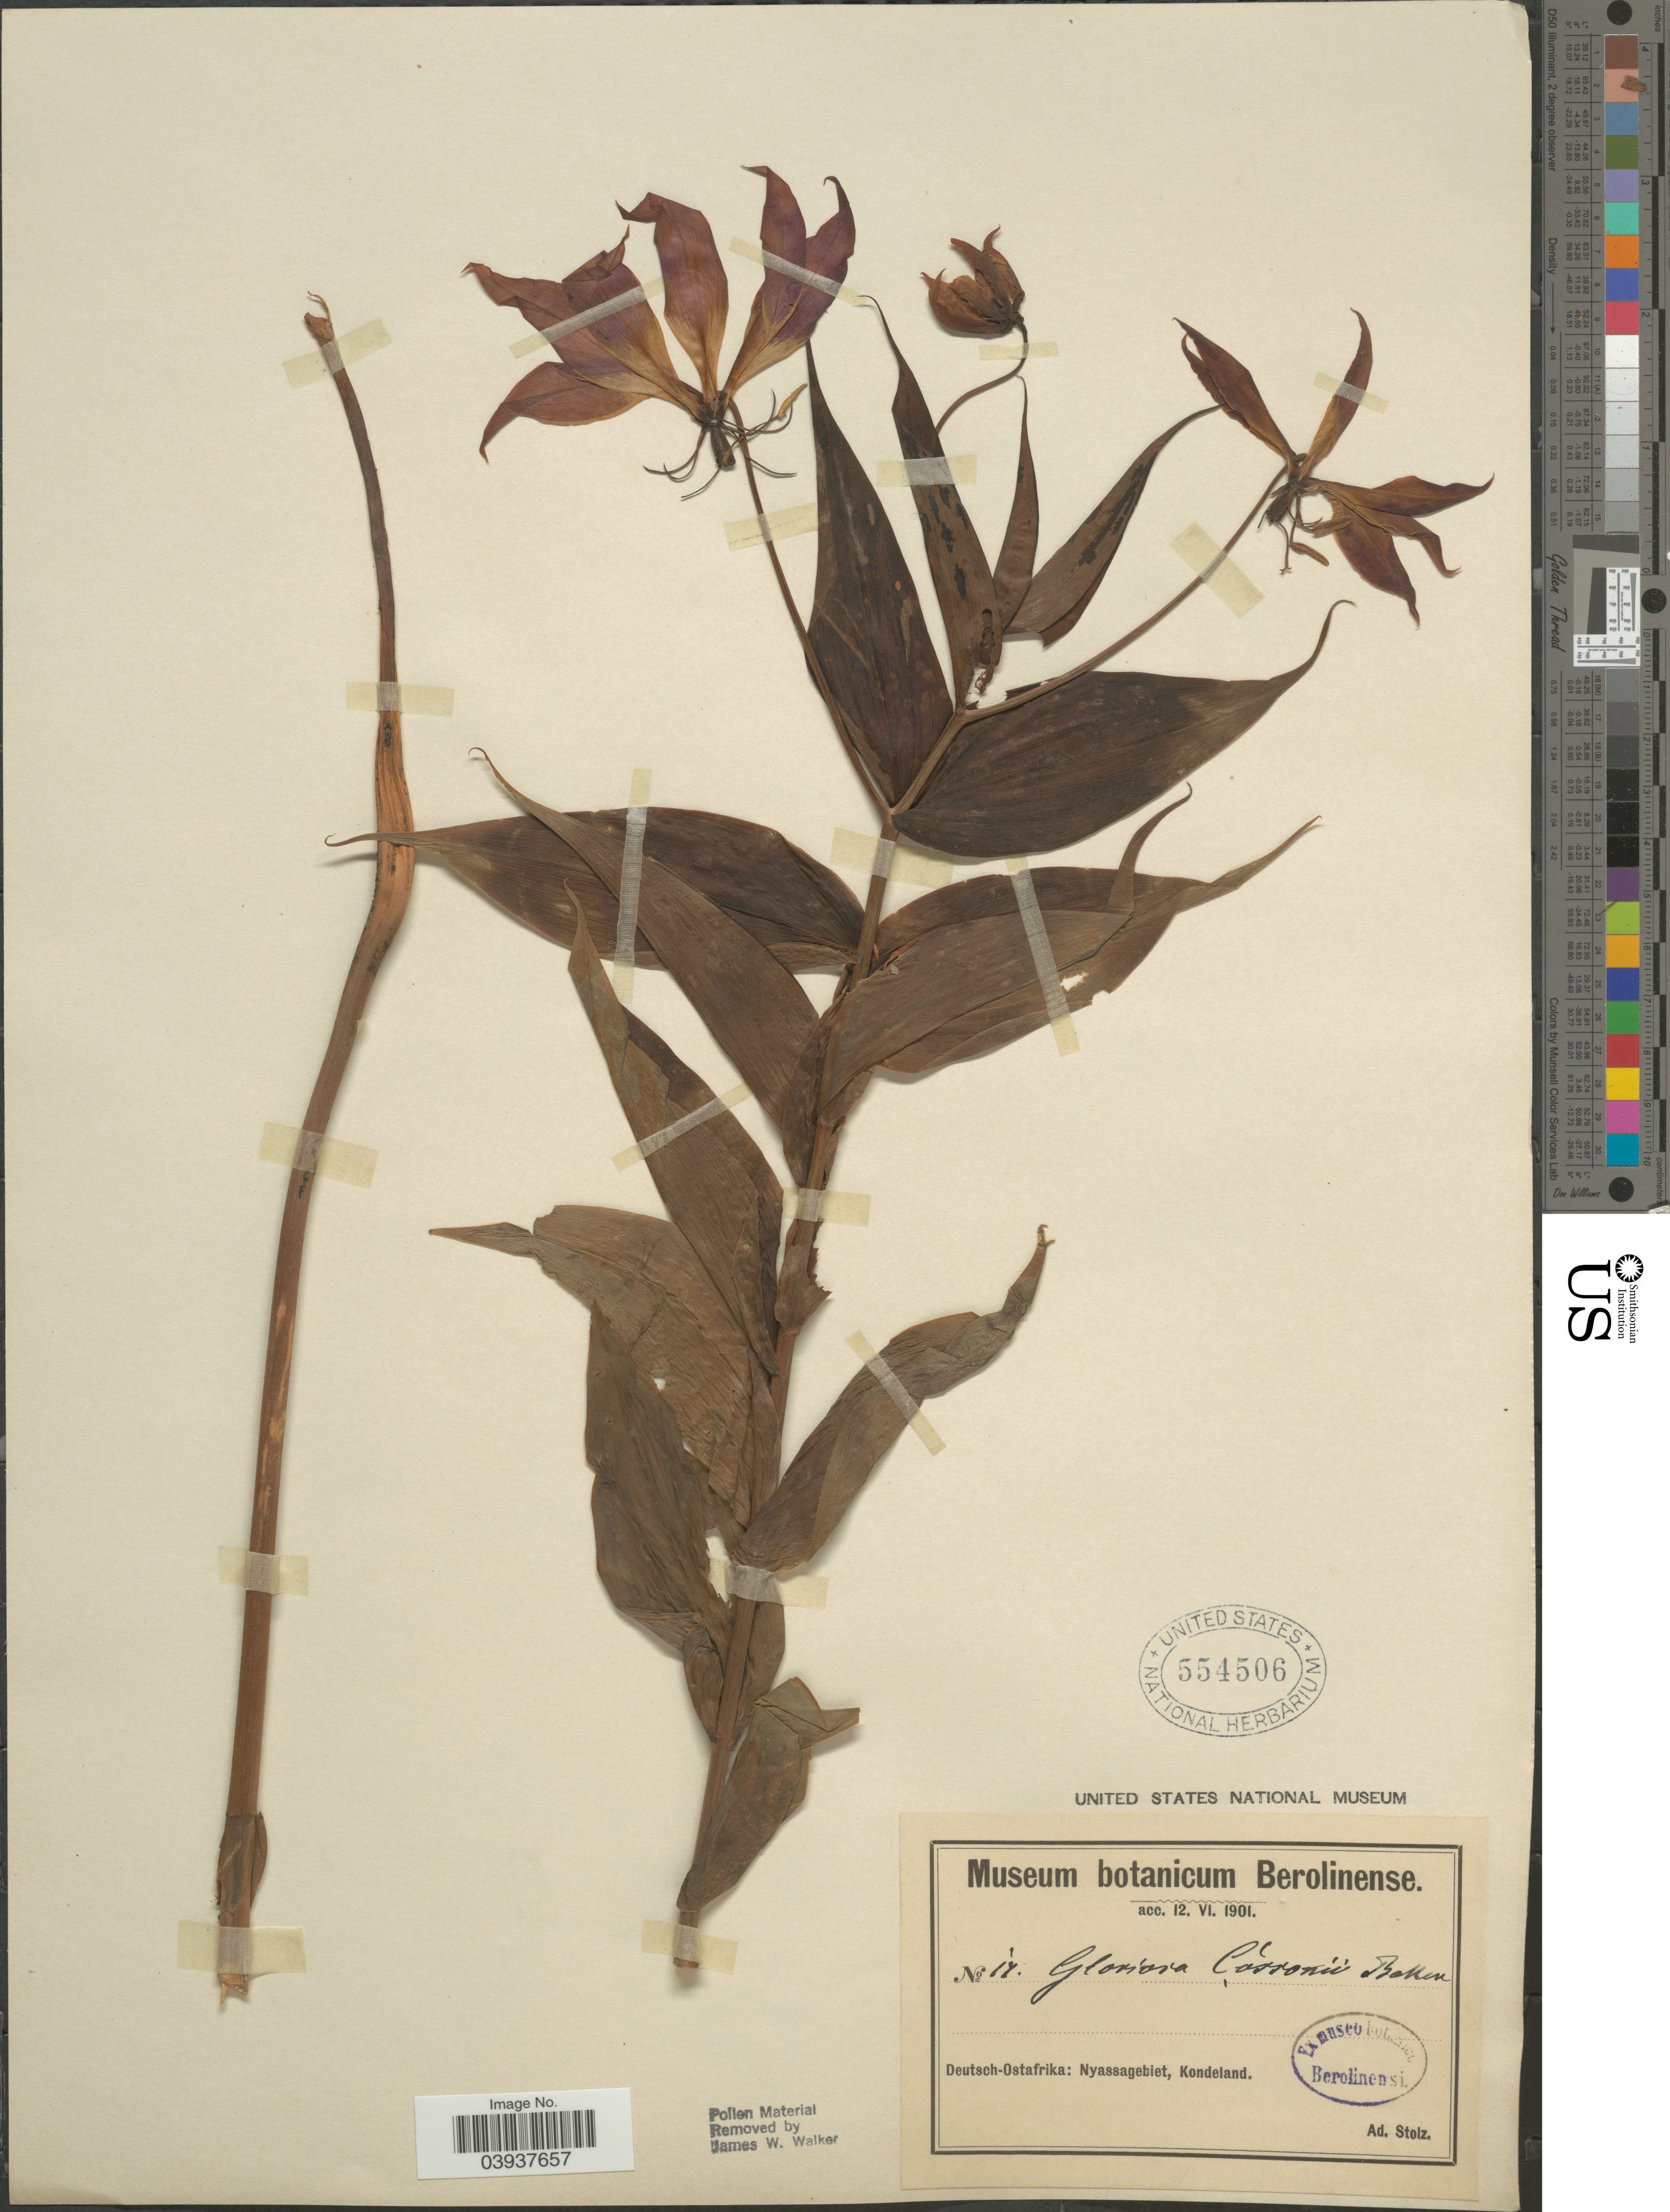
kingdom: Plantae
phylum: Tracheophyta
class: Liliopsida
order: Liliales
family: Colchicaceae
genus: Gloriosa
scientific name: Gloriosa carsonii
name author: Baker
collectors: A. Stolz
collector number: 17*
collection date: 1901-06-12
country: Malawi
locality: Deutsch-Ostafrika: Nyassagebiet, Kondeland.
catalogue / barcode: US 554506